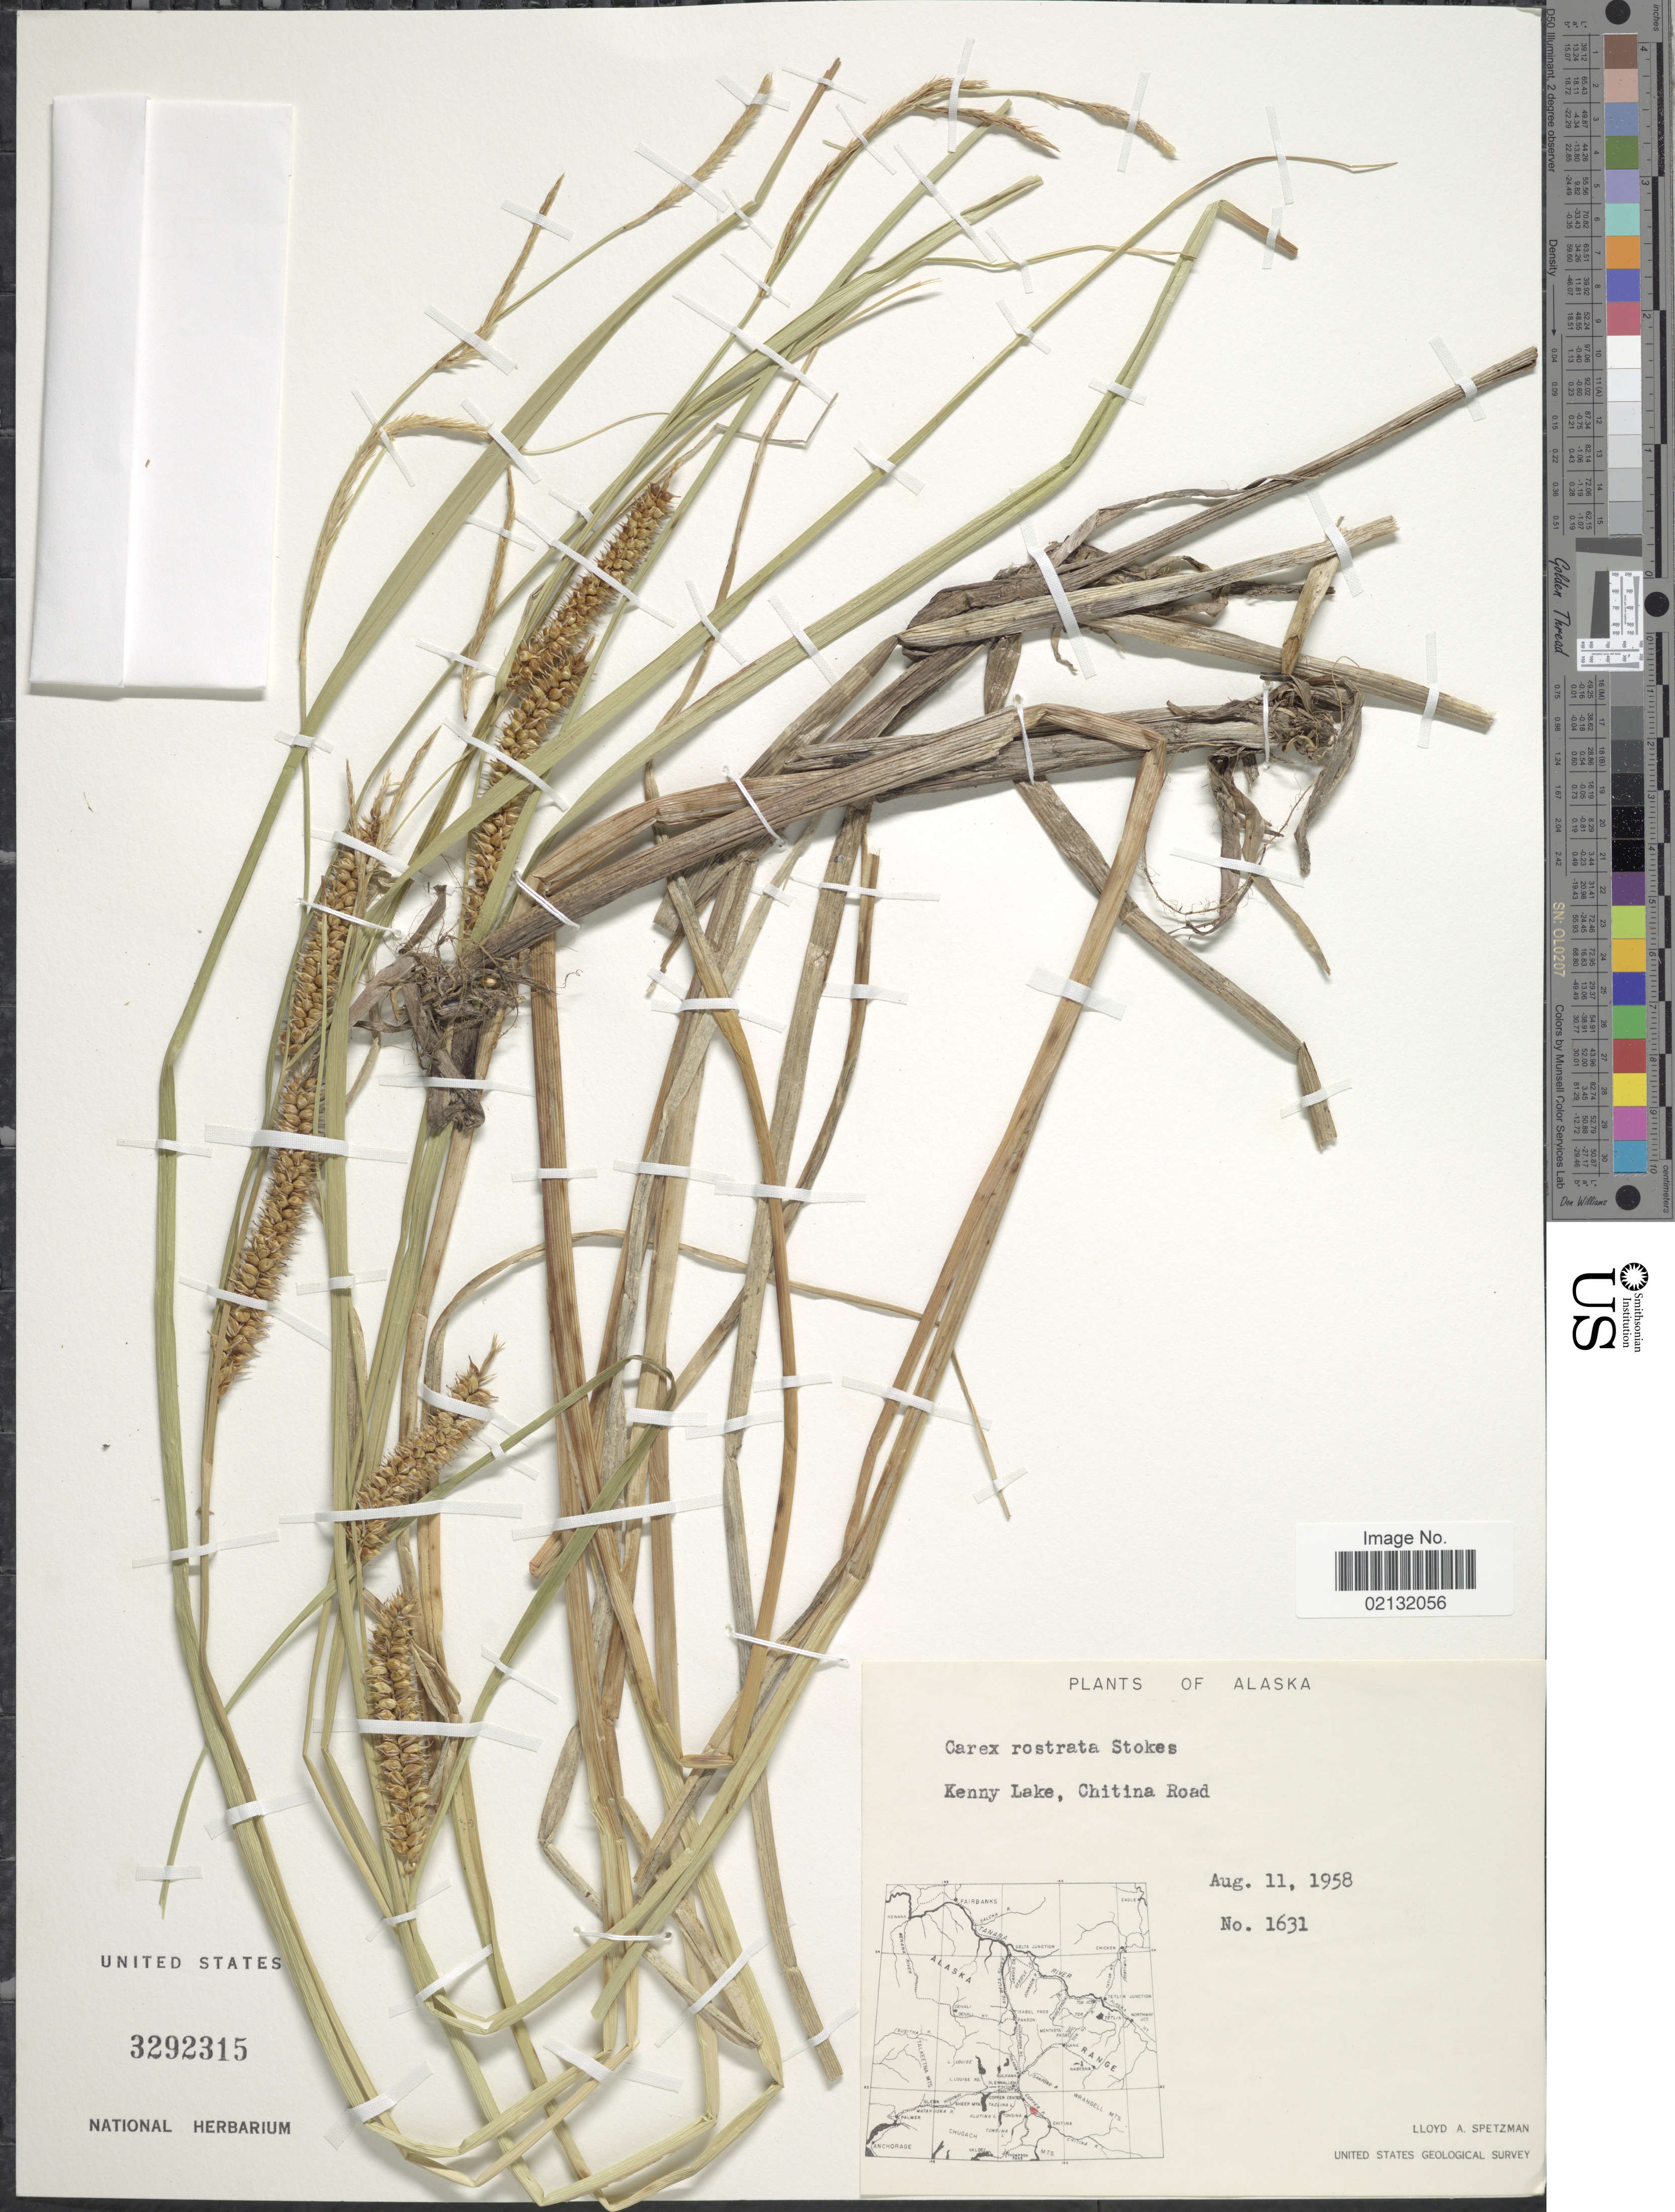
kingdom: Plantae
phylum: Tracheophyta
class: Liliopsida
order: Poales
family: Cyperaceae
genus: Carex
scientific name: Carex rostrata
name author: Stokes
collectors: L. Spetzman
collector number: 1631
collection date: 1958-08-11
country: United States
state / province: Alaska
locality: Kenny Lake, Chitina Road.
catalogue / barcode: US 3292315